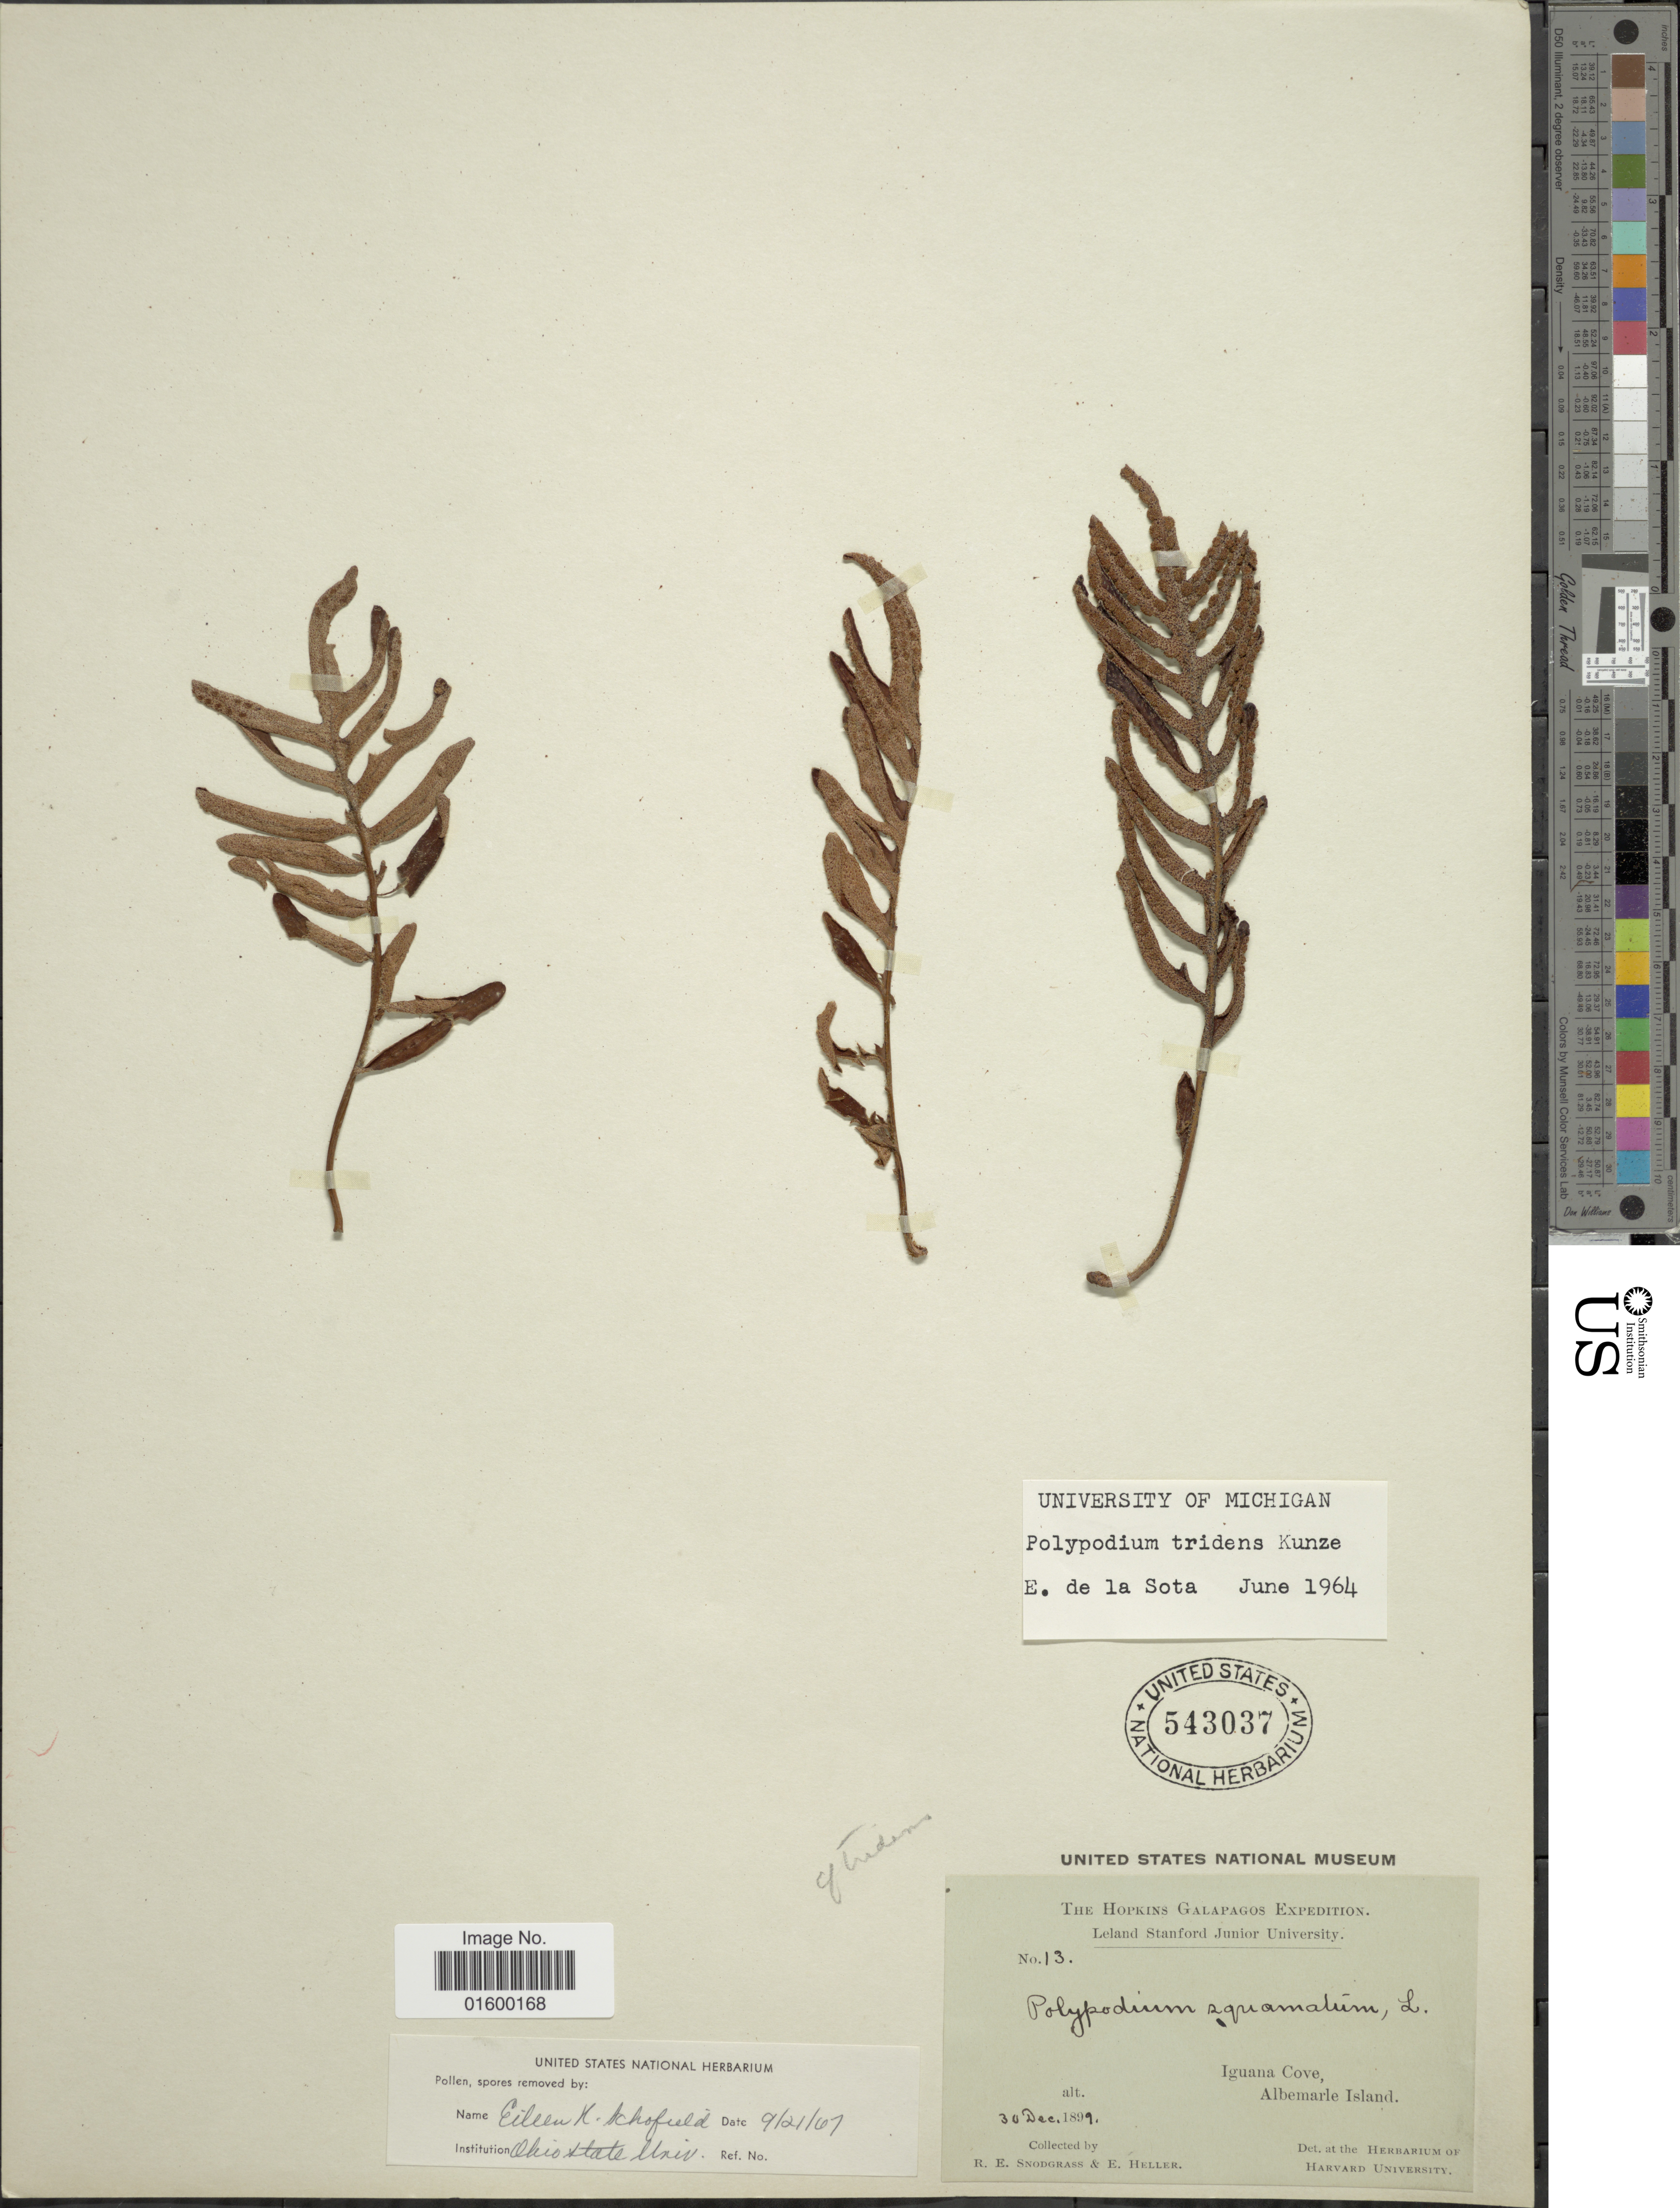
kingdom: Plantae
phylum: Tracheophyta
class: Polypodiopsida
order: Polypodiales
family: Polypodiaceae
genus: Pleopeltis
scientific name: Pleopeltis tridens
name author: J. Sm.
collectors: R. E. Snodgrass & E. Heller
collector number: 13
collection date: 1899-12-30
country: Ecuador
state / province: Colón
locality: Galapagos, Iguana Cove, Albemarle Island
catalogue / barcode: US 543037